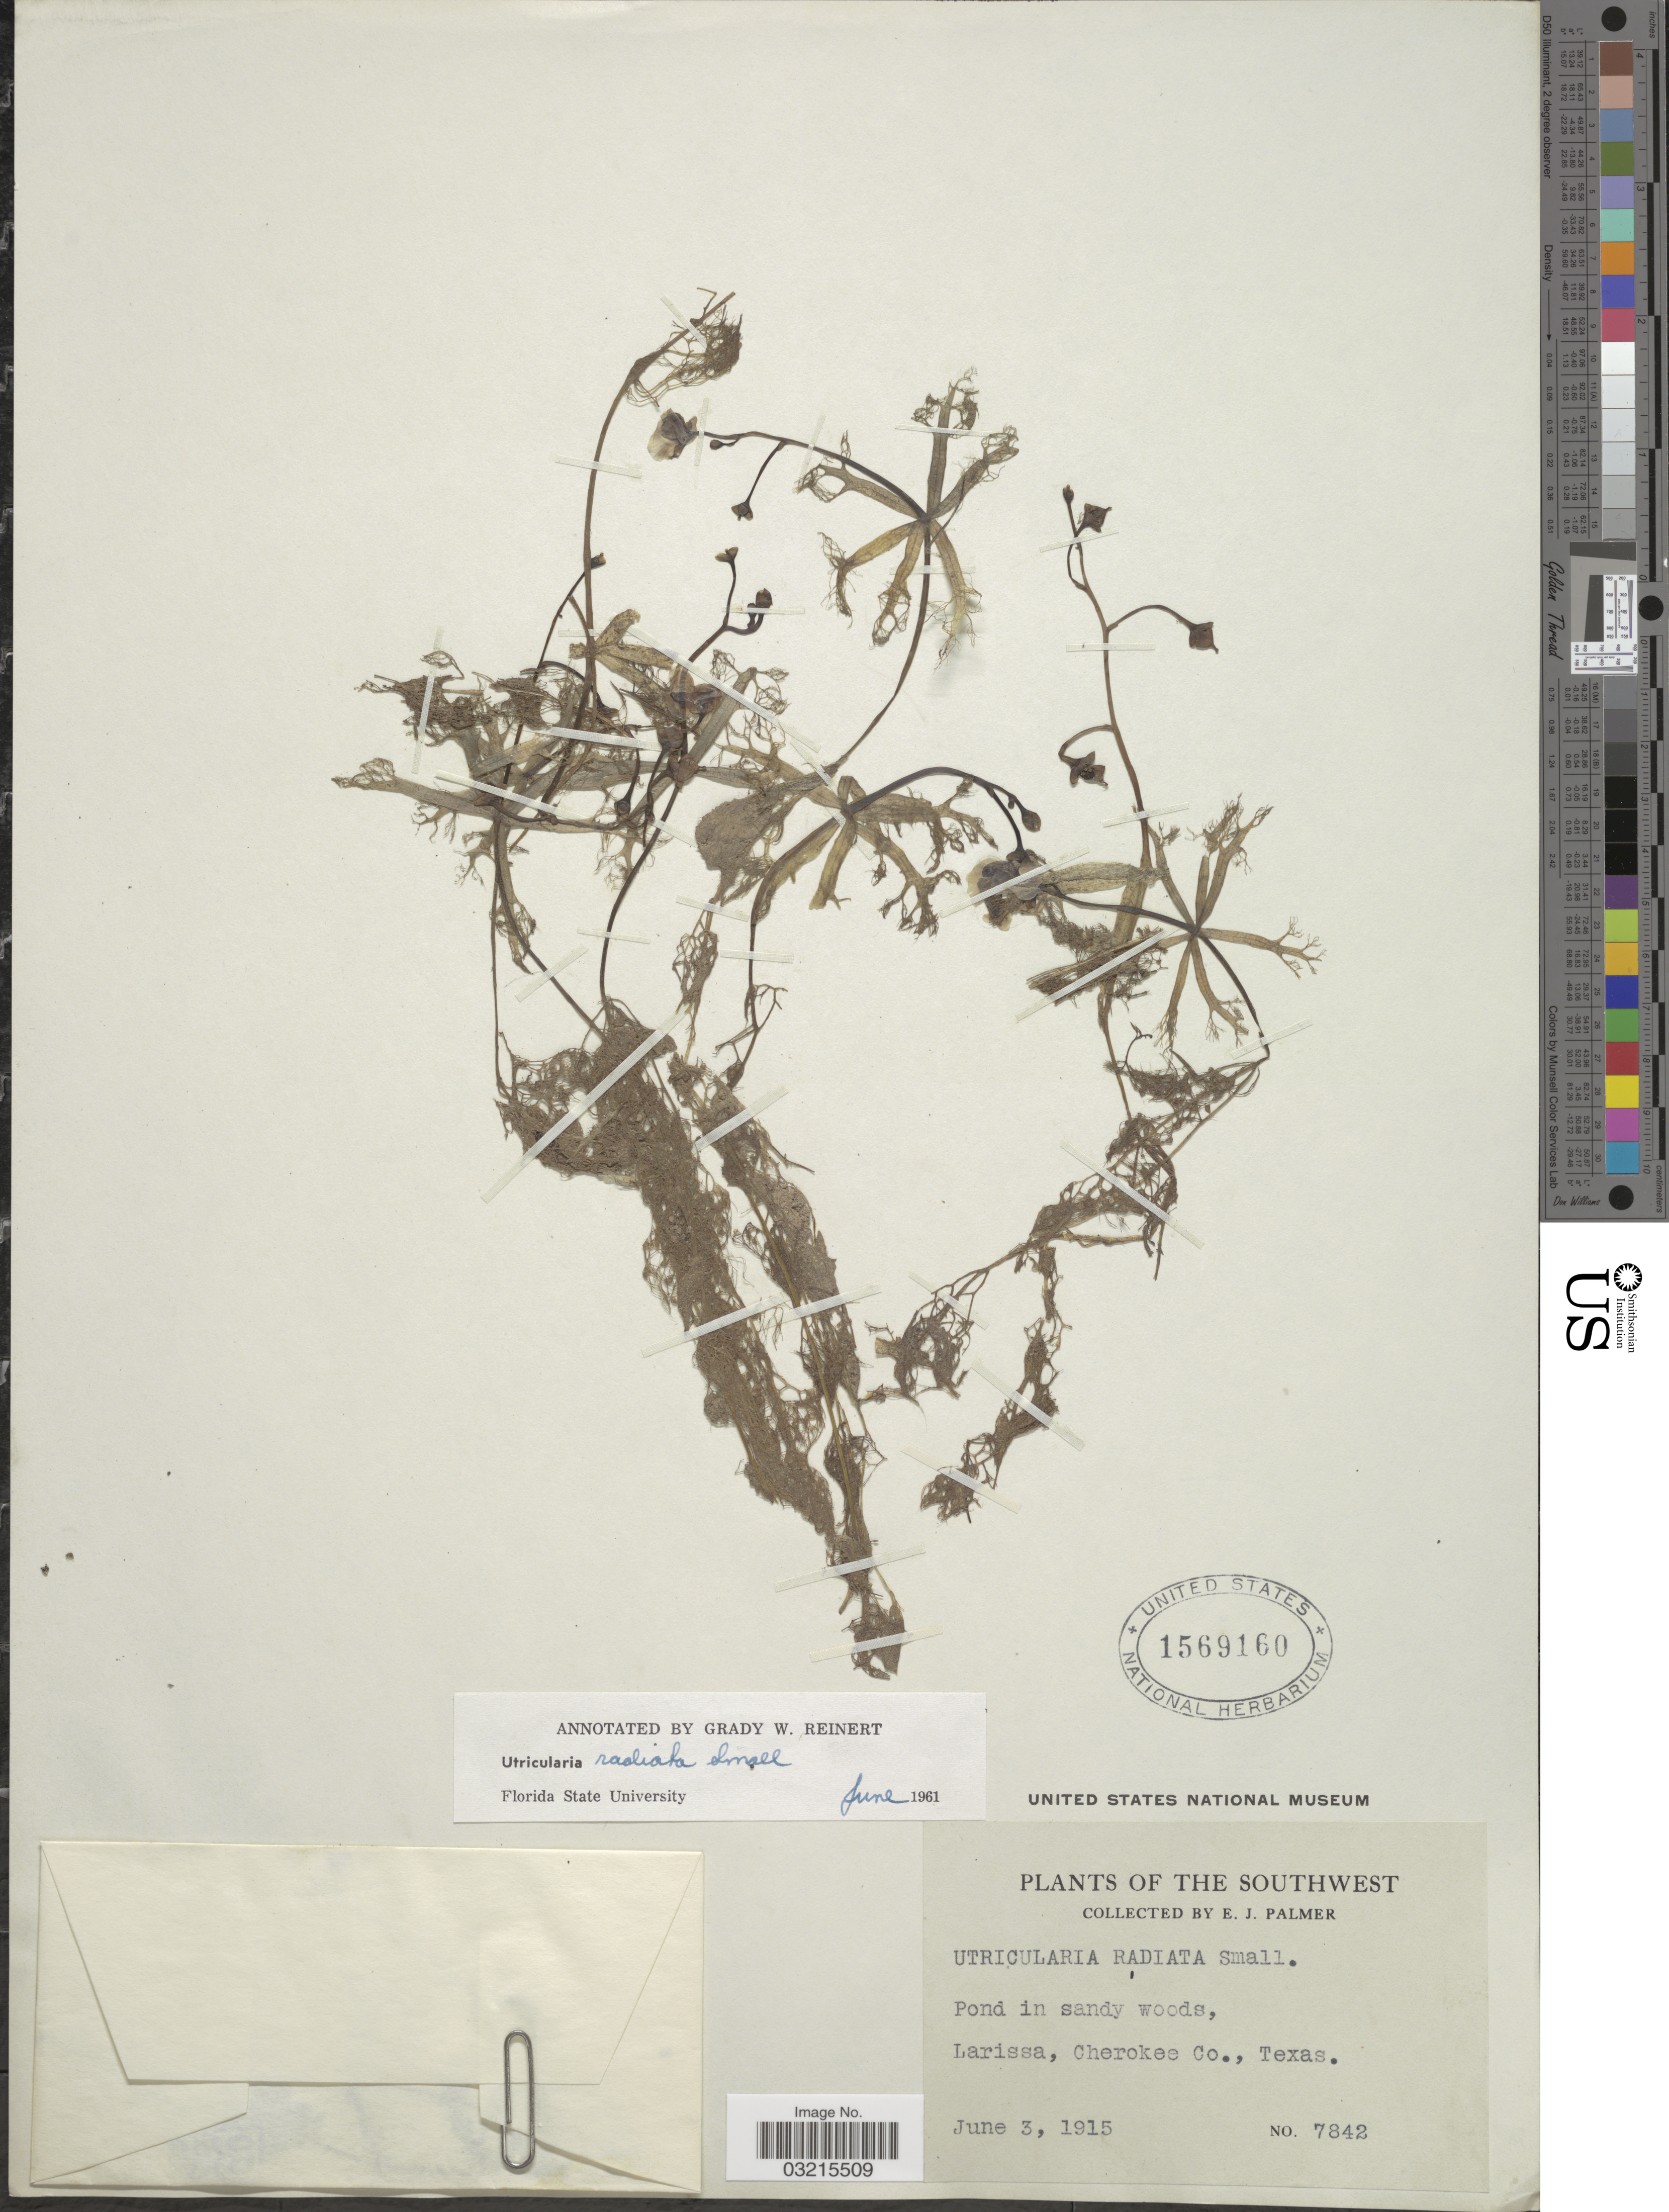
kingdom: Plantae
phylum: Tracheophyta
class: Magnoliopsida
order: Lamiales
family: Lentibulariaceae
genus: Utricularia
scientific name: Utricularia radiata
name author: Small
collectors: E. J. Palmer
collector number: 7842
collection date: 1915-06-03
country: United States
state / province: Texas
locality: The Southwest. Larissa, Cherokee Co., Texas.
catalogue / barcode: US 1569160